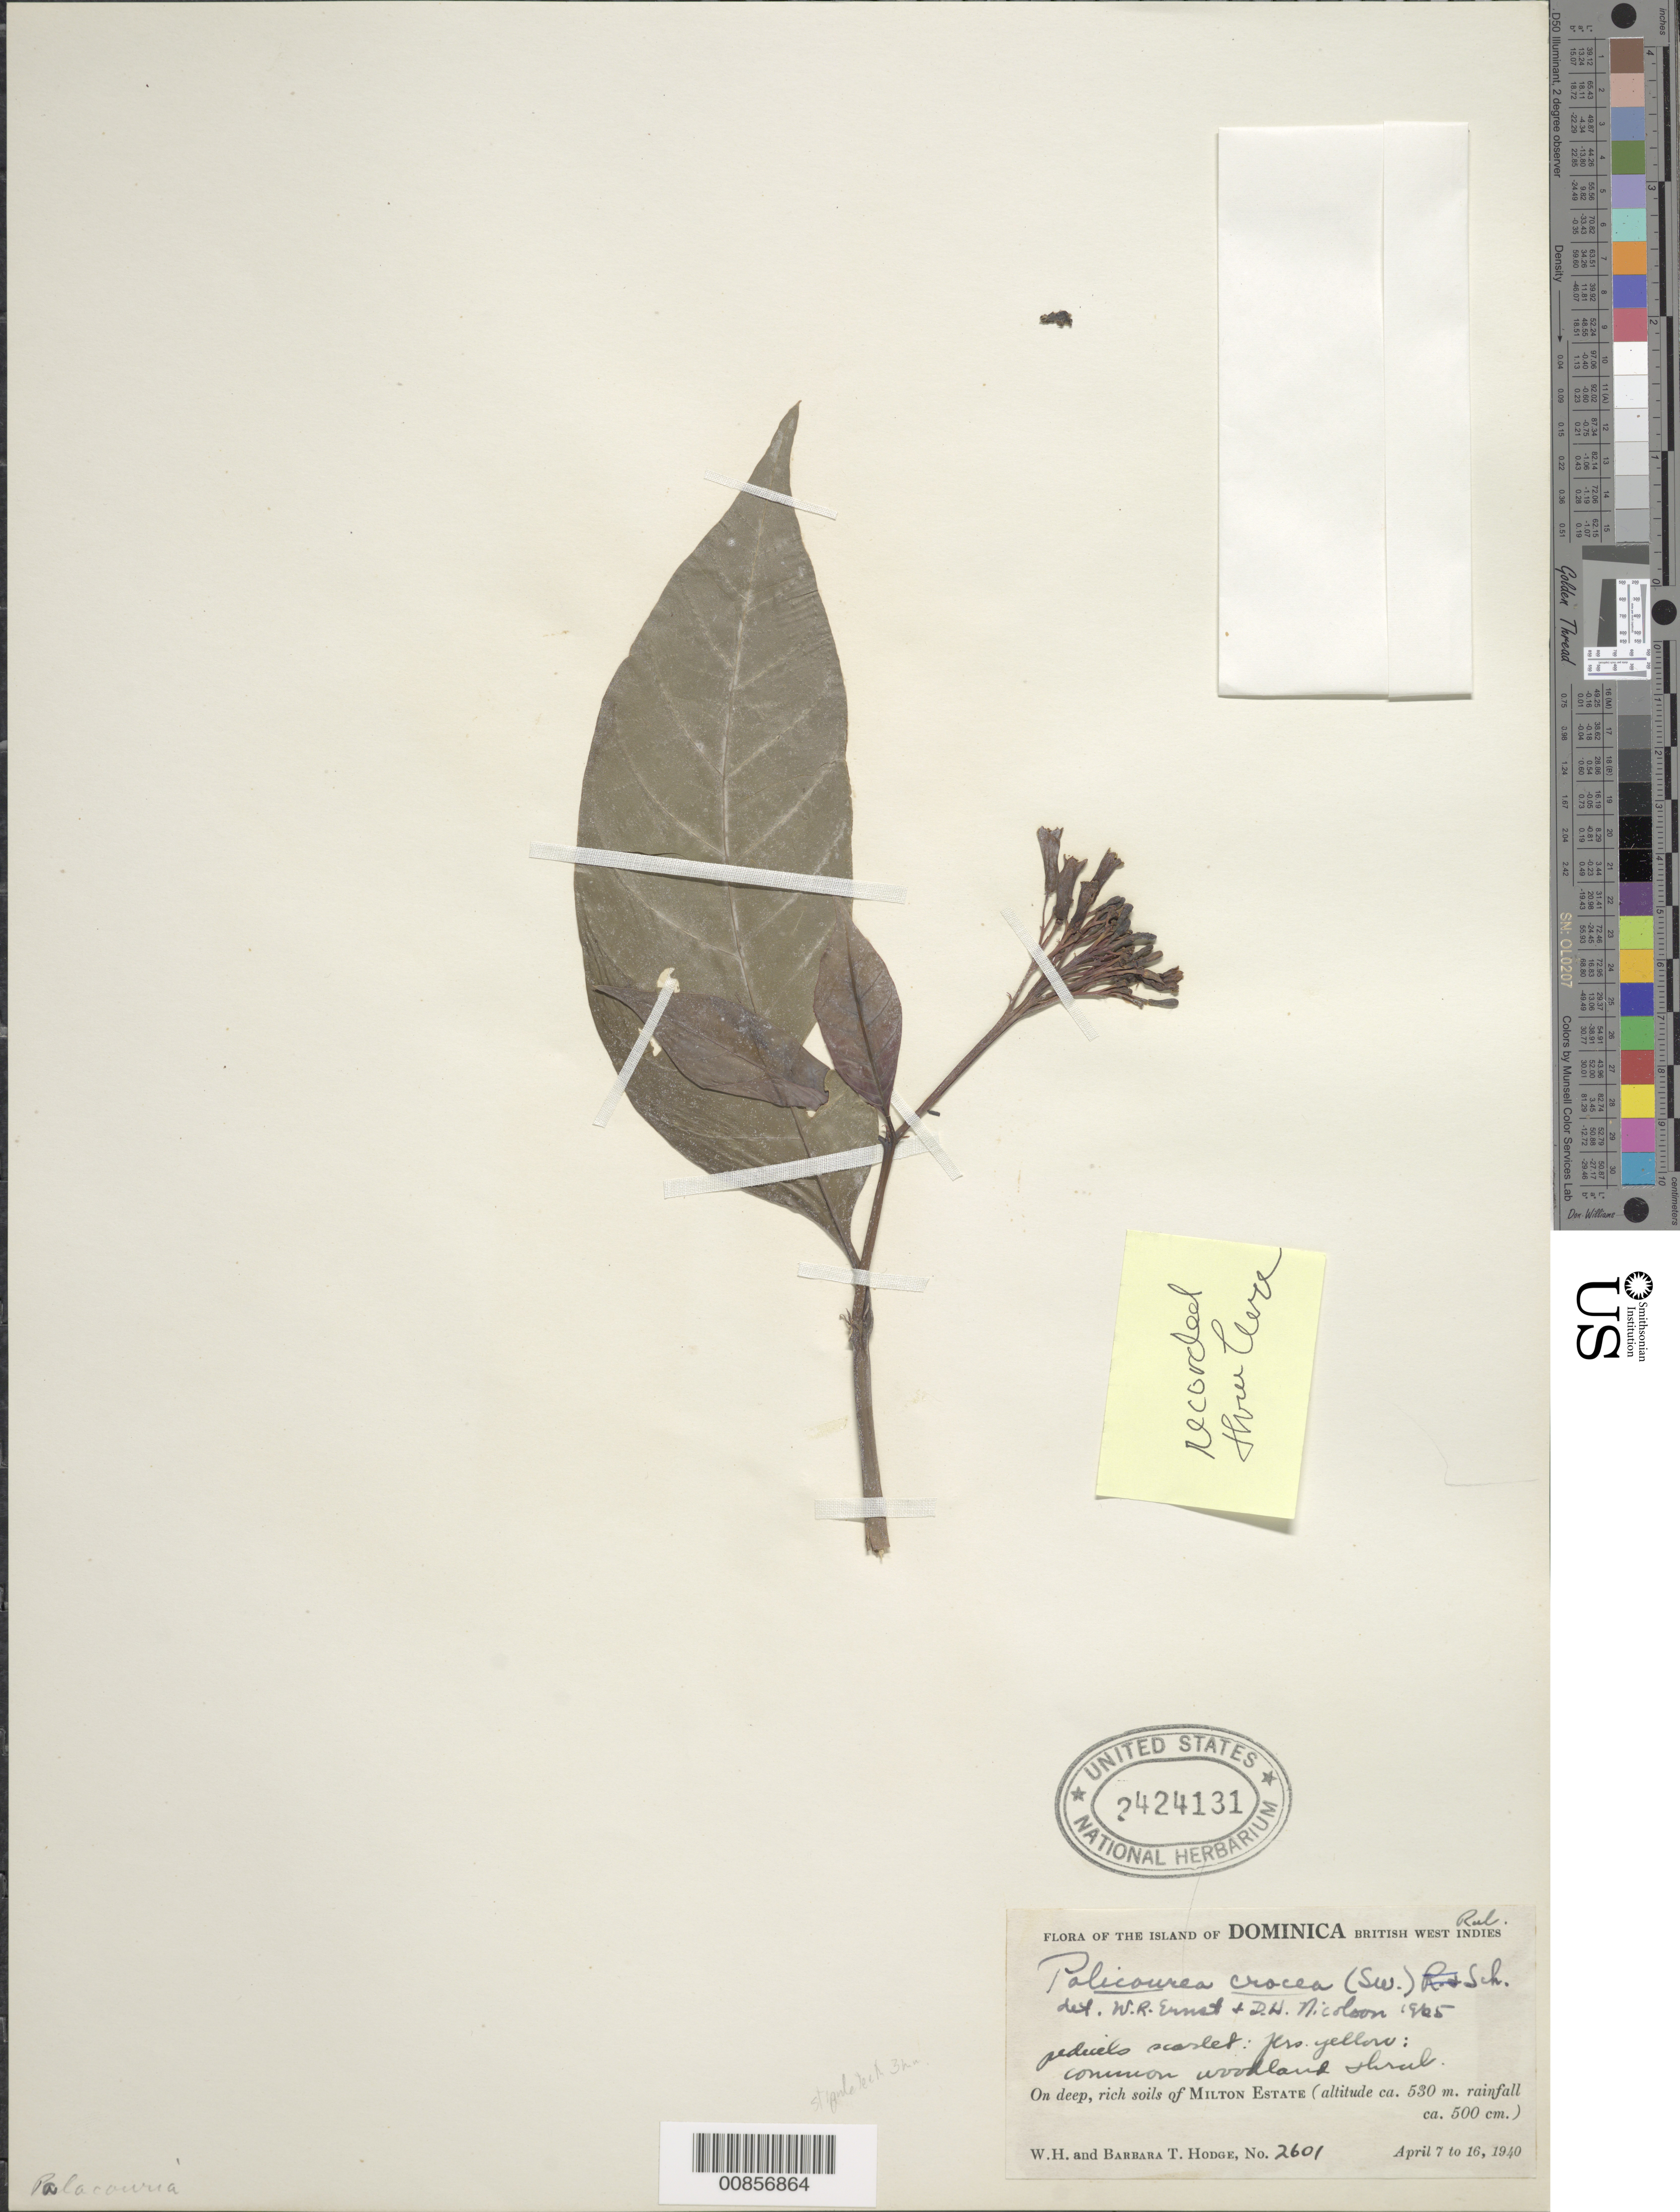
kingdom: Plantae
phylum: Tracheophyta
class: Magnoliopsida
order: Gentianales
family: Rubiaceae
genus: Palicourea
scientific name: Palicourea crocea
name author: (Sw.) Schult.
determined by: Ernst, W. R.; Nicolson, D. H.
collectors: W. Hodge & B. Hodge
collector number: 2601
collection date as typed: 07 Apr 1940 to 16 Apr 1940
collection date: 1940-04-07/1940-04-16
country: Dominica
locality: Milton Estate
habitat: Woods, on deep rich soil (rainfall c. 500 cm)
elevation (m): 530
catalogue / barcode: US 2424131